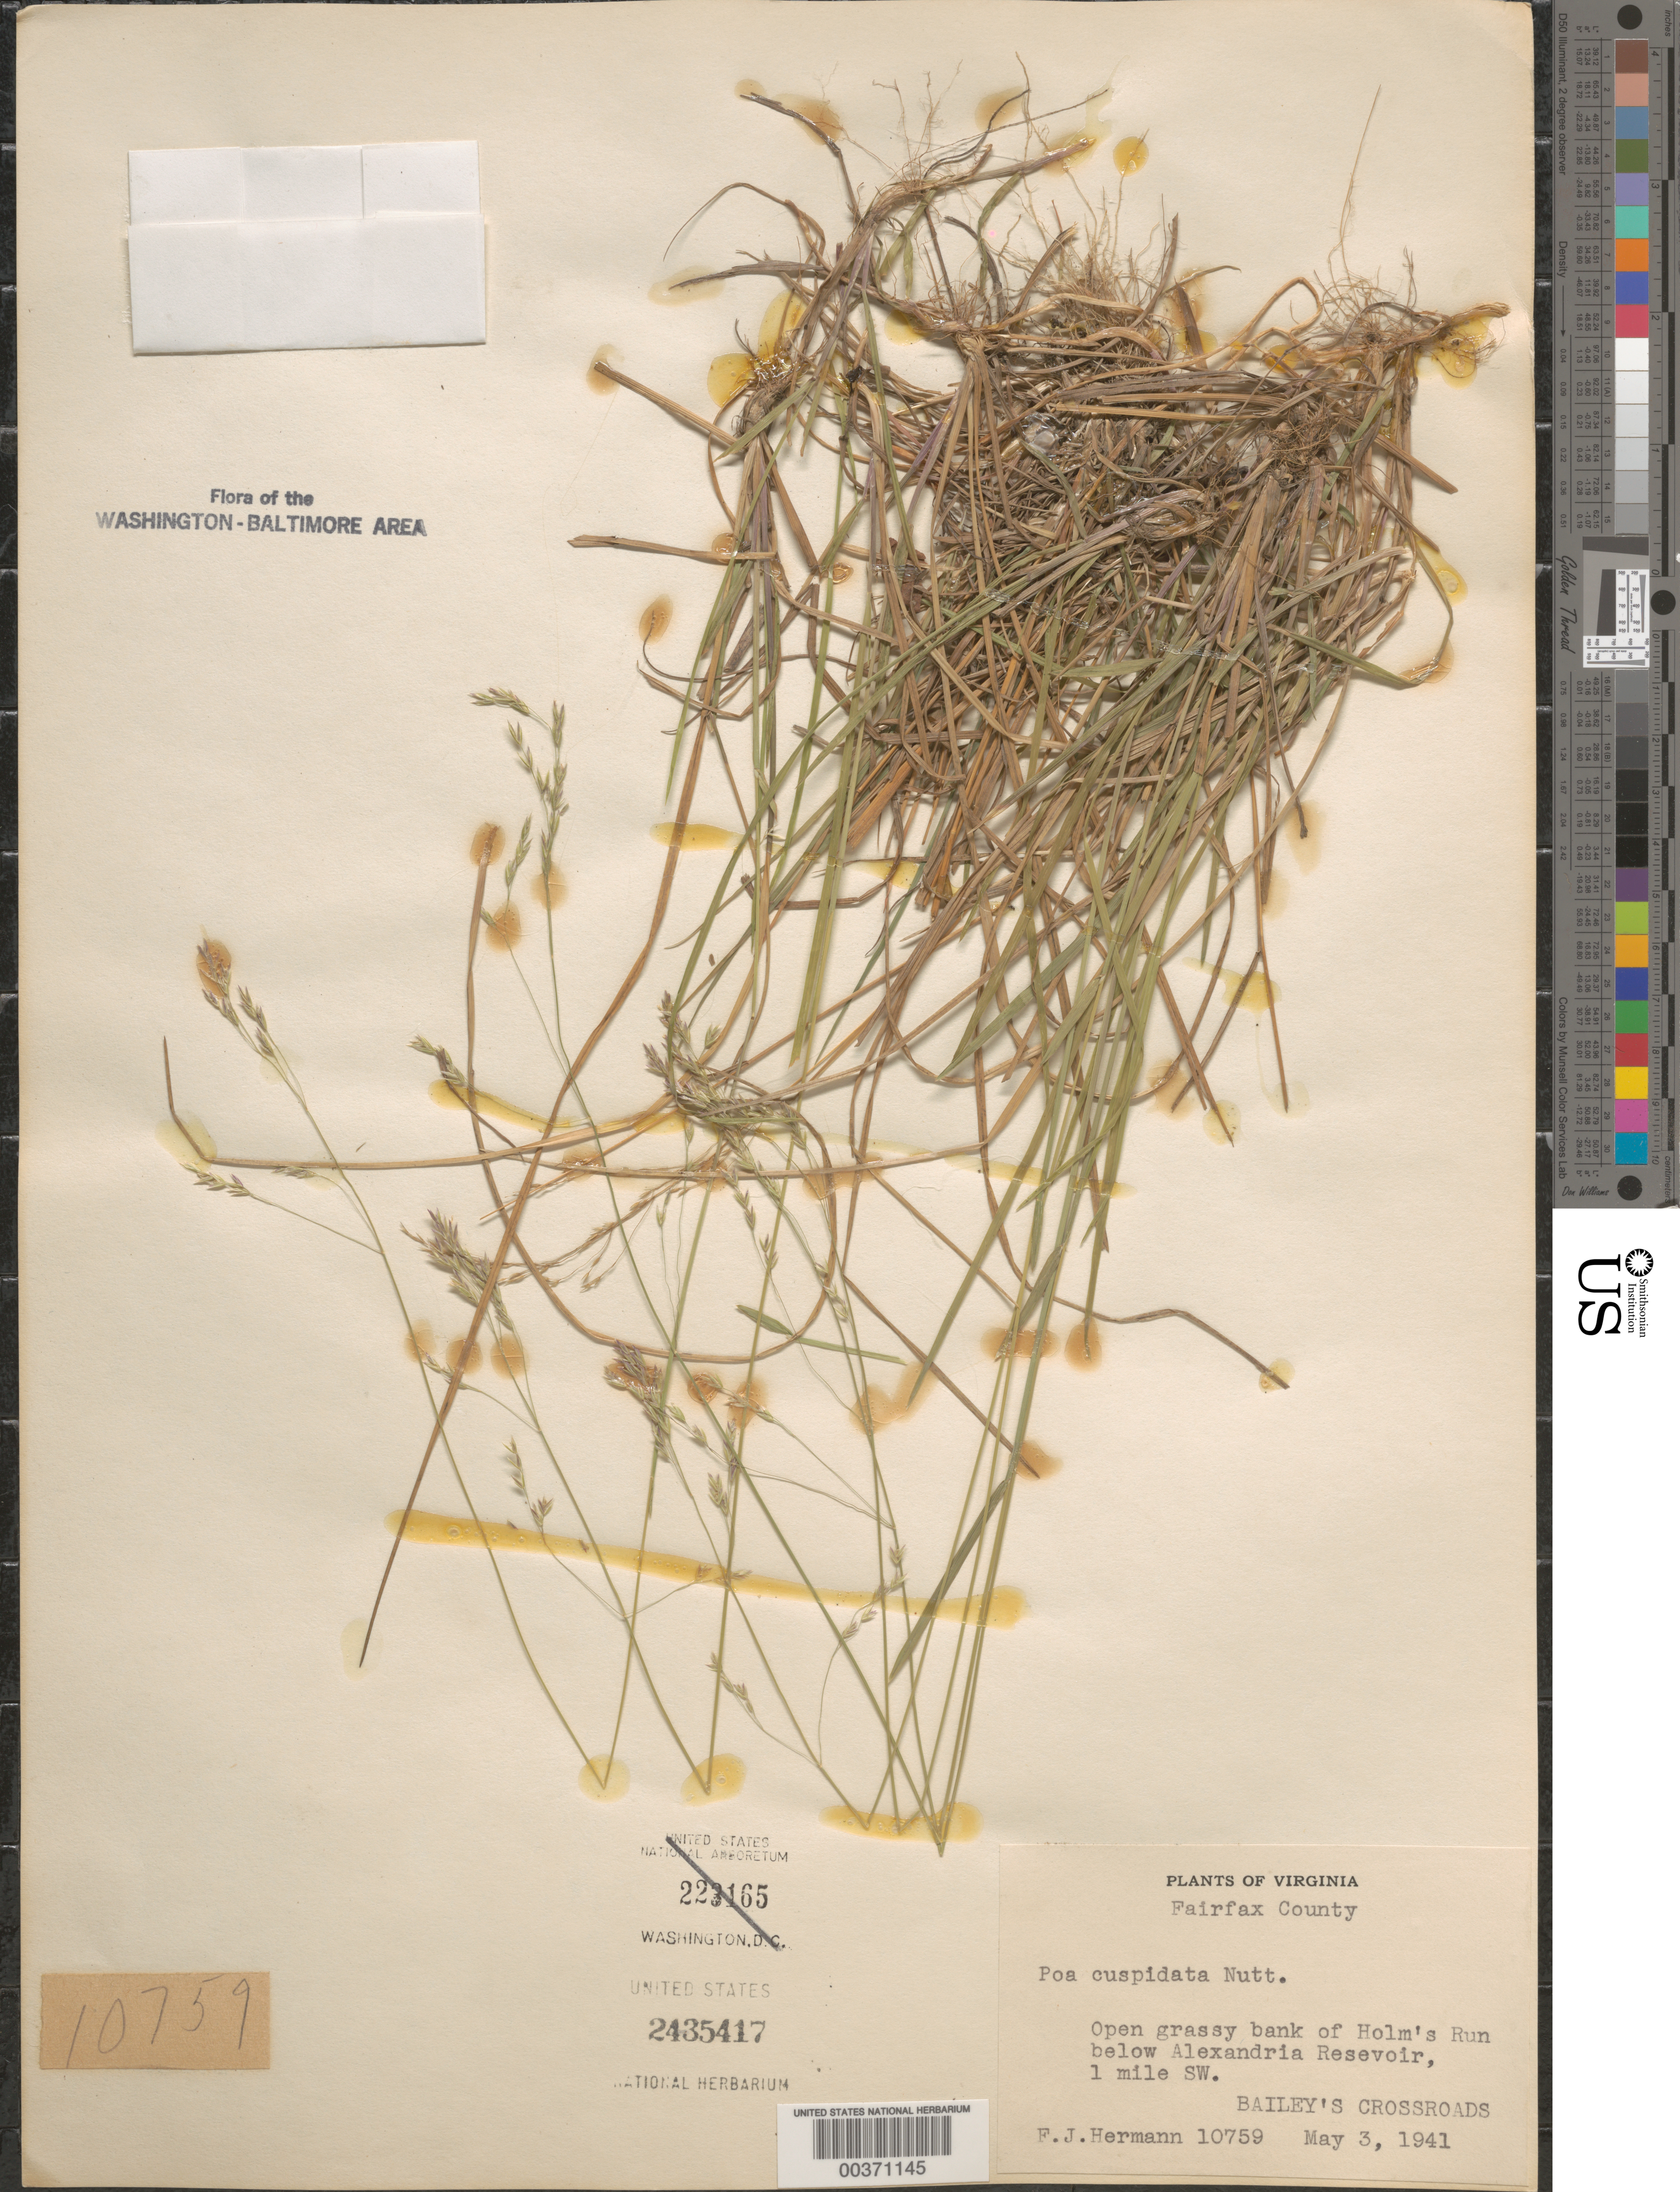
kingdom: Plantae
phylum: Tracheophyta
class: Liliopsida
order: Poales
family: Poaceae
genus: Poa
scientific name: Poa cuspidata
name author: Nutt.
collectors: F. J. Hermann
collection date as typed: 03 May 1941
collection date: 1941-05-03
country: United States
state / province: Virginia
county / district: Fairfax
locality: Ng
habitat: Open grassy bank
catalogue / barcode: US 2435417